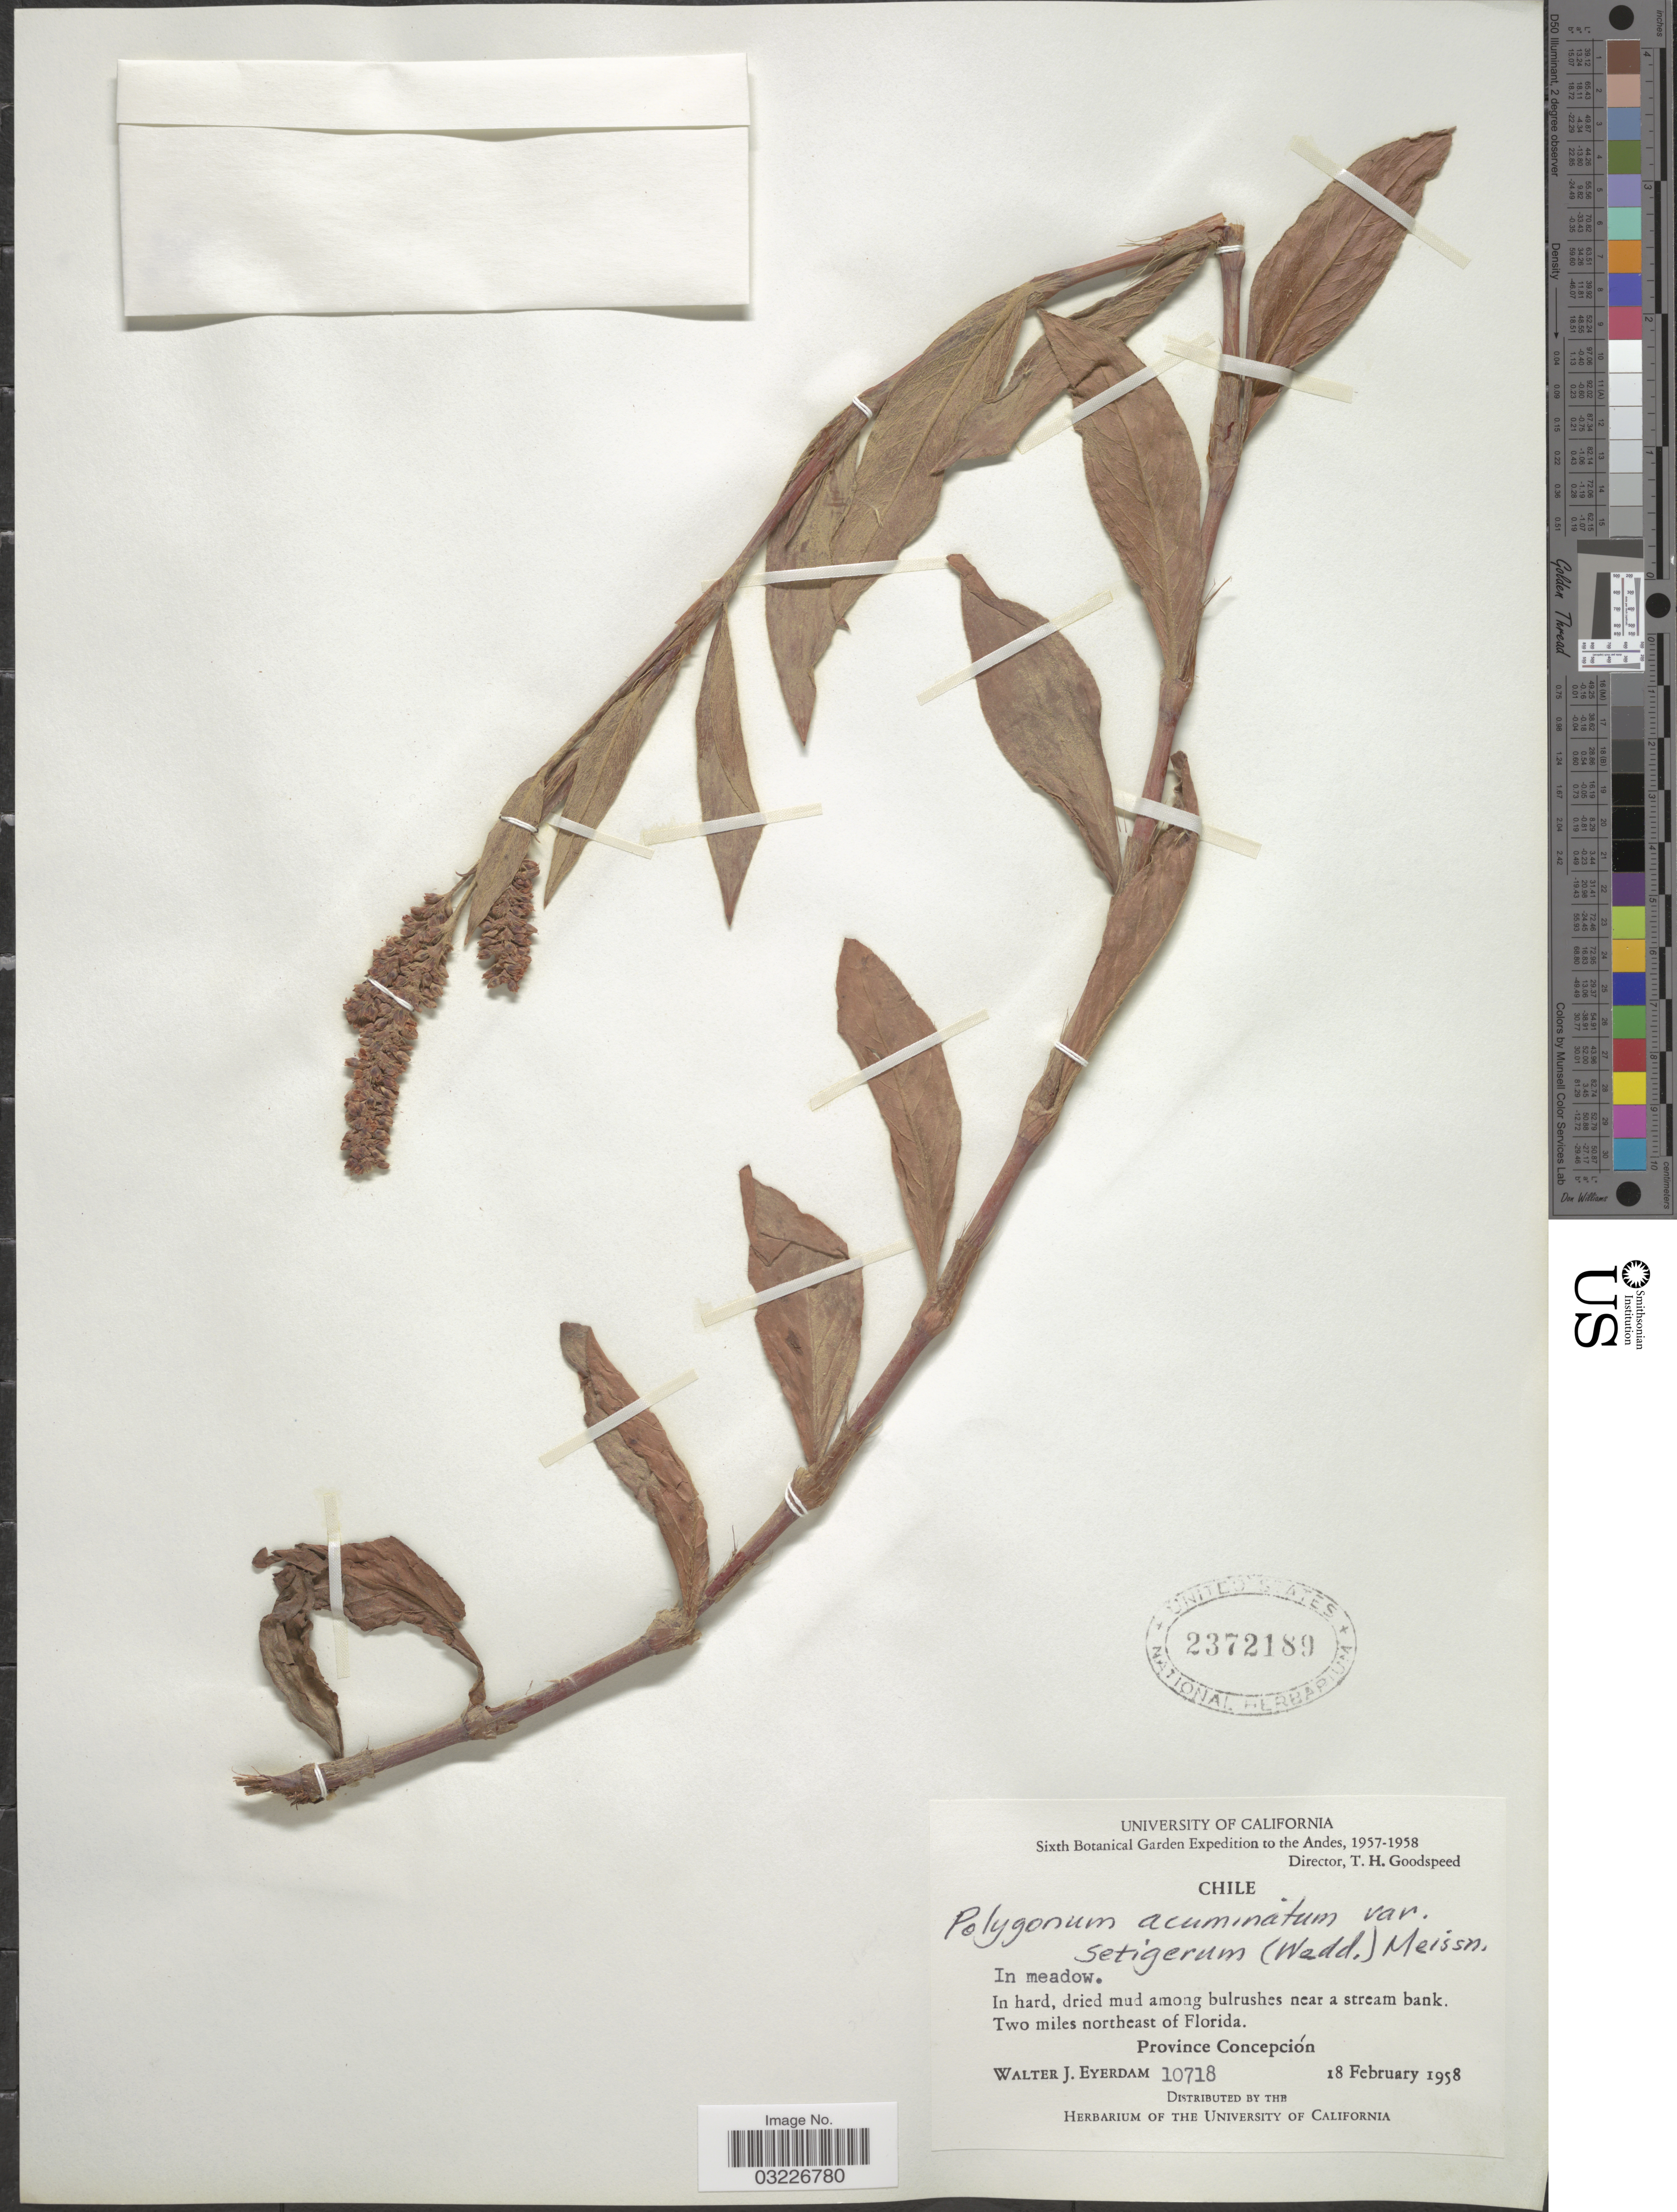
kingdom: Plantae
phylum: Tracheophyta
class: Magnoliopsida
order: Caryophyllales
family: Polygonaceae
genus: Polygonum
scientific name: Polygonum acuminatum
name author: Kunth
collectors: W. J. Eyerdam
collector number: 10718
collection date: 1958-02-18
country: Chile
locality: Two miles northeast of Florida.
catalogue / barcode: US 2372189